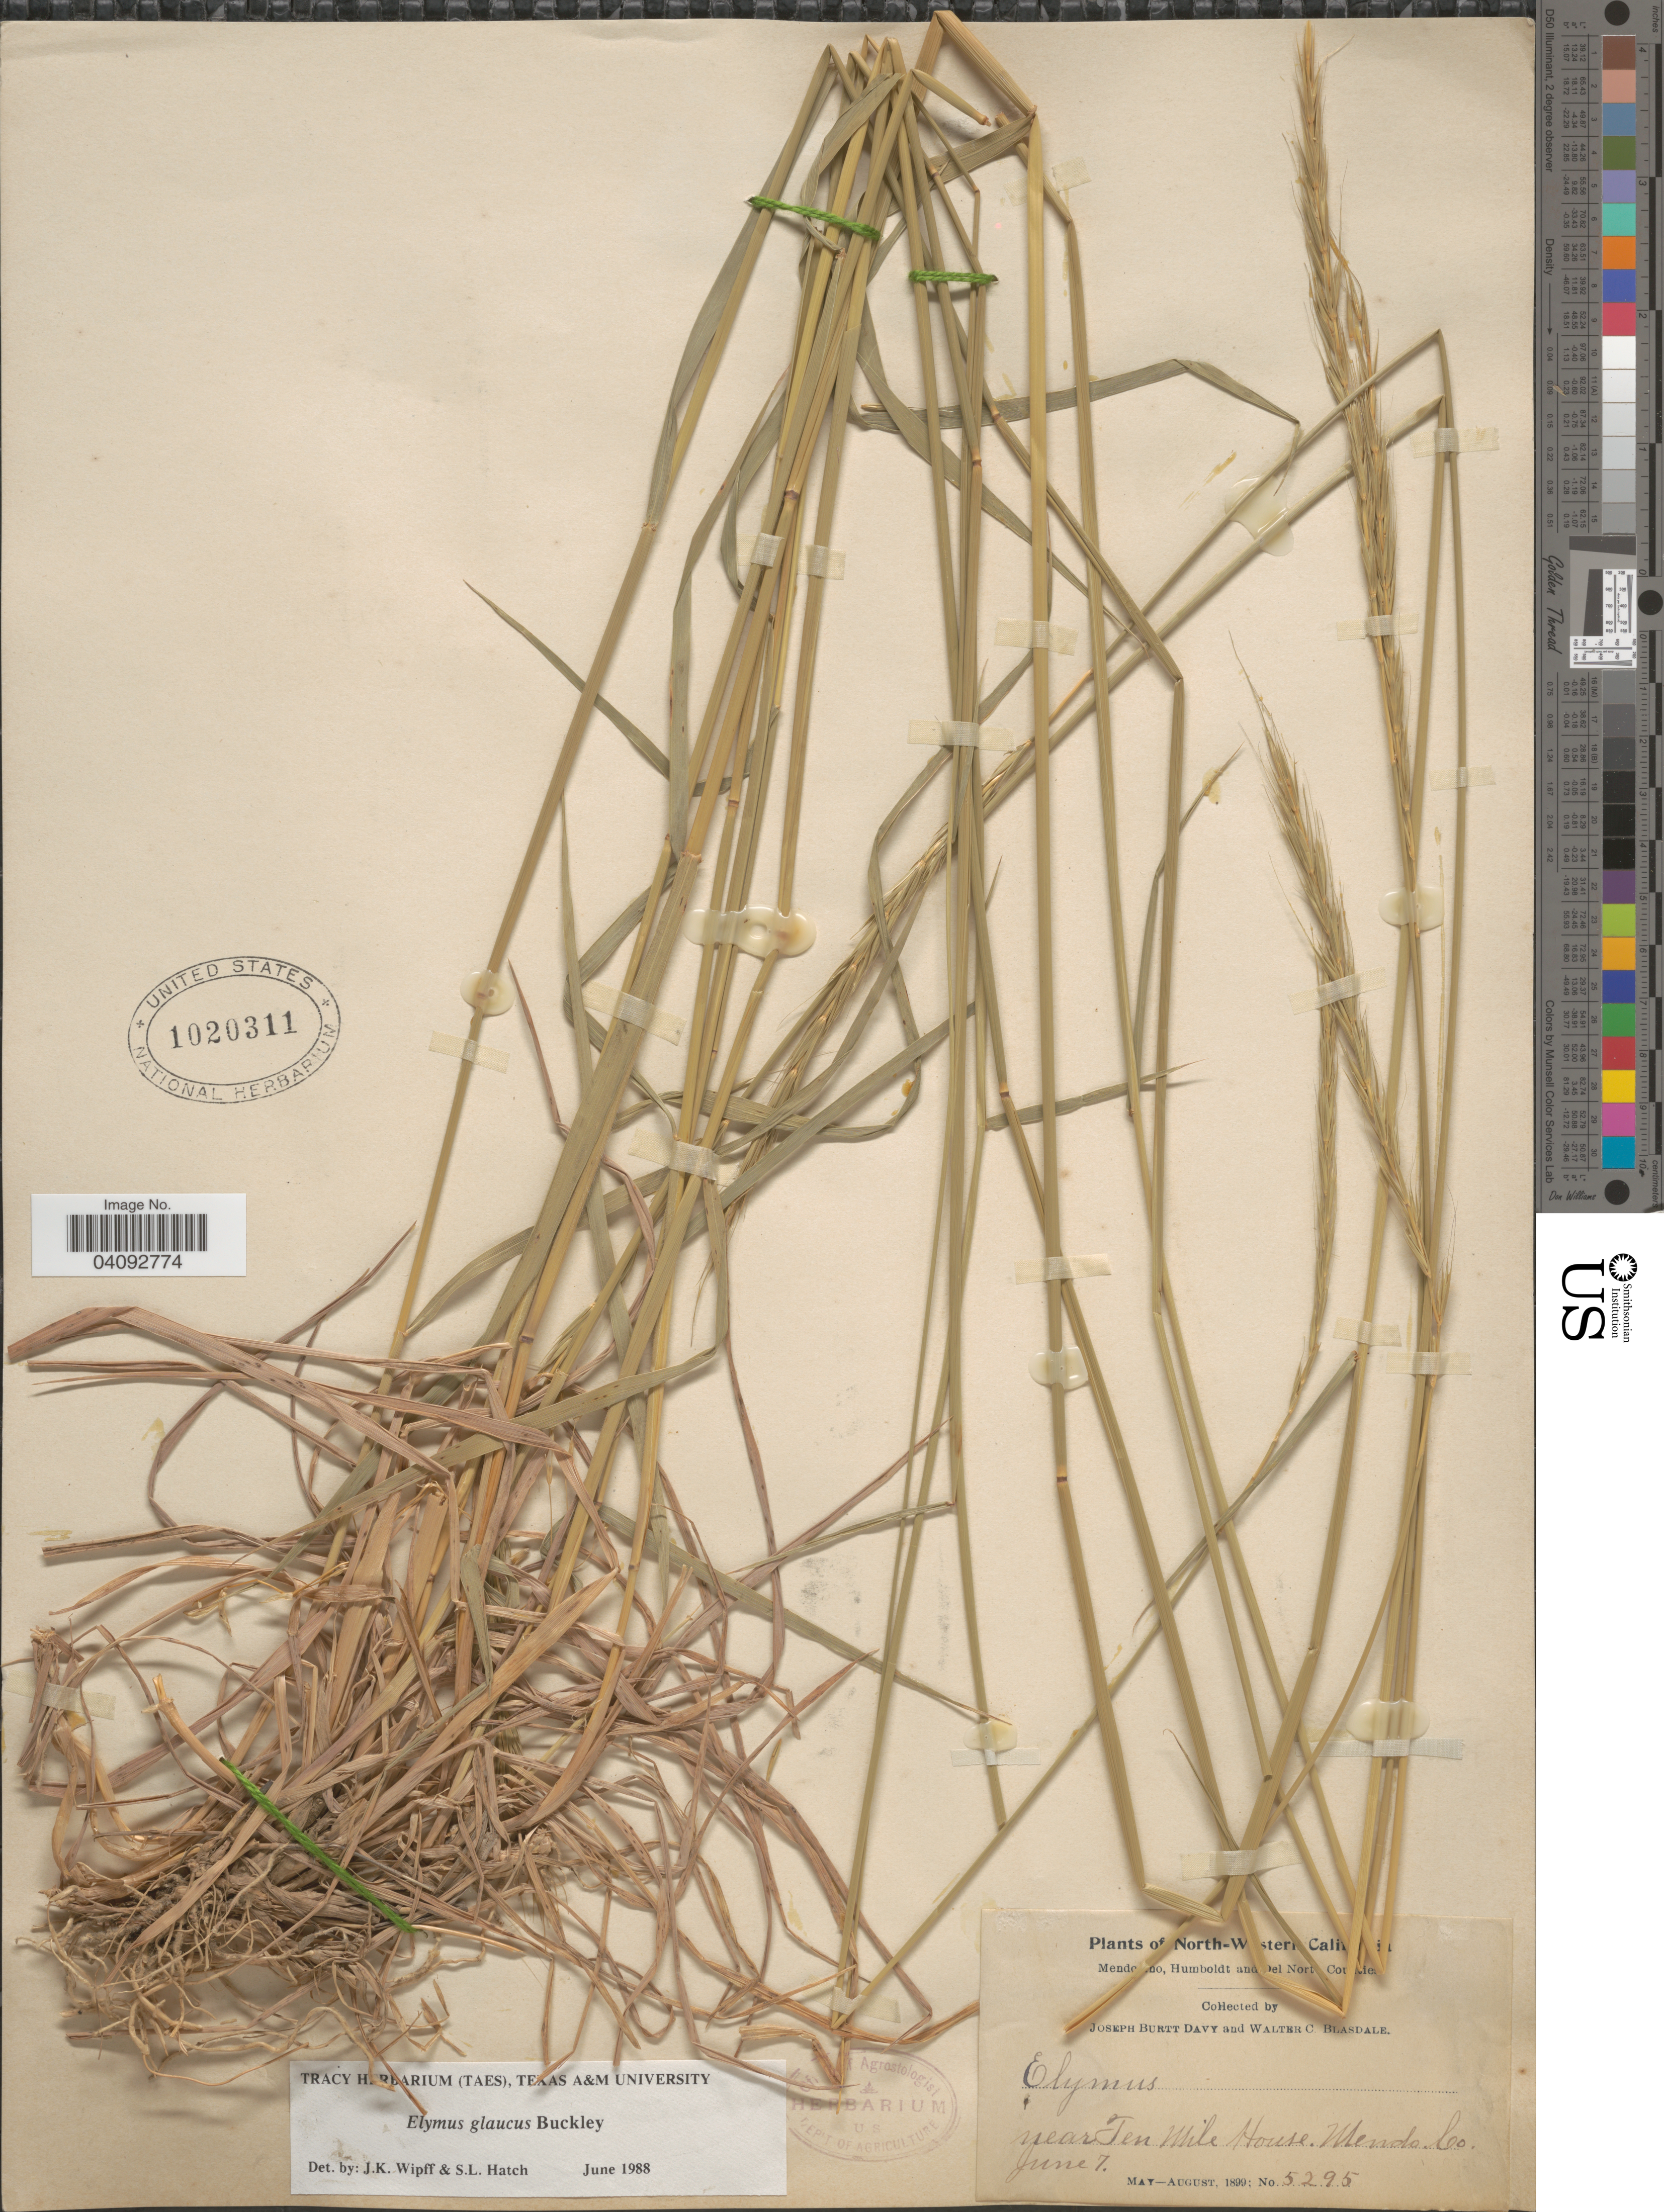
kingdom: Plantae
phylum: Tracheophyta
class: Liliopsida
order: Poales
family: Poaceae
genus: Elymus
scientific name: Elymus glaucus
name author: Buckley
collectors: J. Burtt Davy & W. Blasdale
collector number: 5295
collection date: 1899-06-07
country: United States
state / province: California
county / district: Mendocino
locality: Near Ten Mile House. Mendo Co.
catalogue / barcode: US 1020311